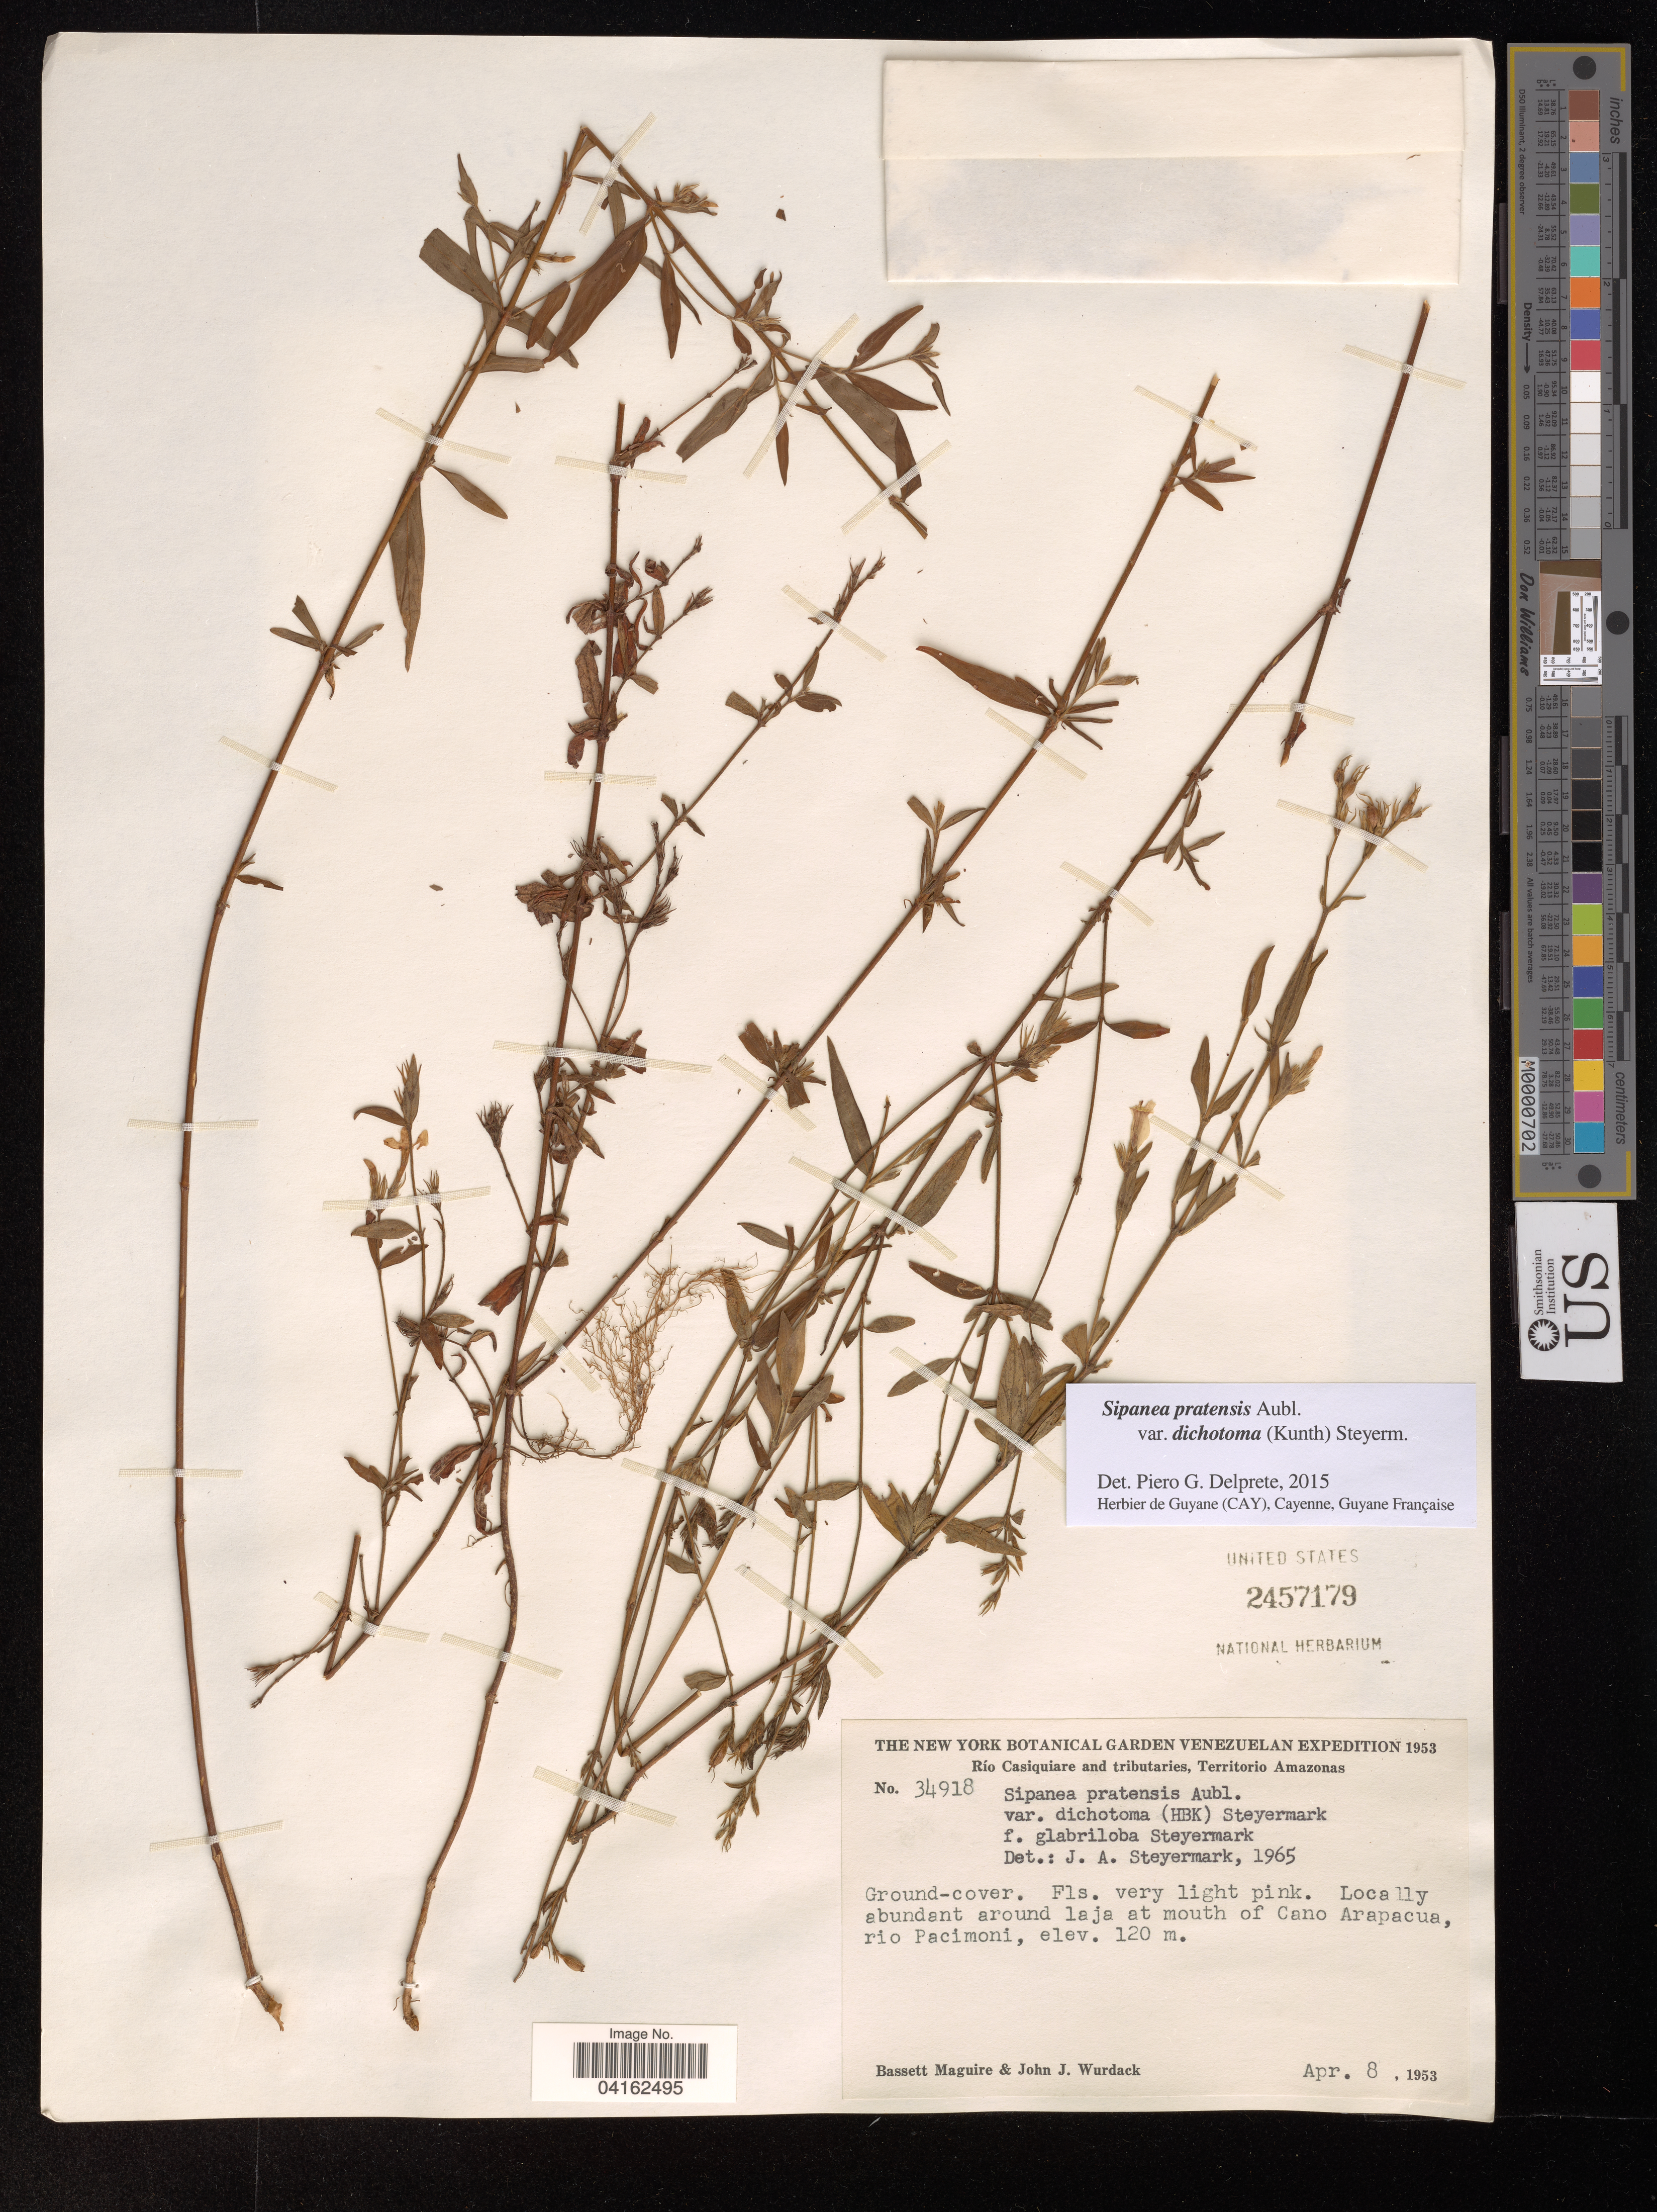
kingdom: Plantae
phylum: Tracheophyta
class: Magnoliopsida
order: Gentianales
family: Rubiaceae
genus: Sipanea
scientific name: Sipanea pratensis var. dichotoma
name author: (Kunth) Steyerm.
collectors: B. Maguire & J. J. Wurdack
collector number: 34918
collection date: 1953-04-08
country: Venezuela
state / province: Amazonas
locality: Río Casiquiare and tributaries. Locally abundant around laja at mouth of Cano Arapacua, rio Pacimoni.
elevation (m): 120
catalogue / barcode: US 2457179